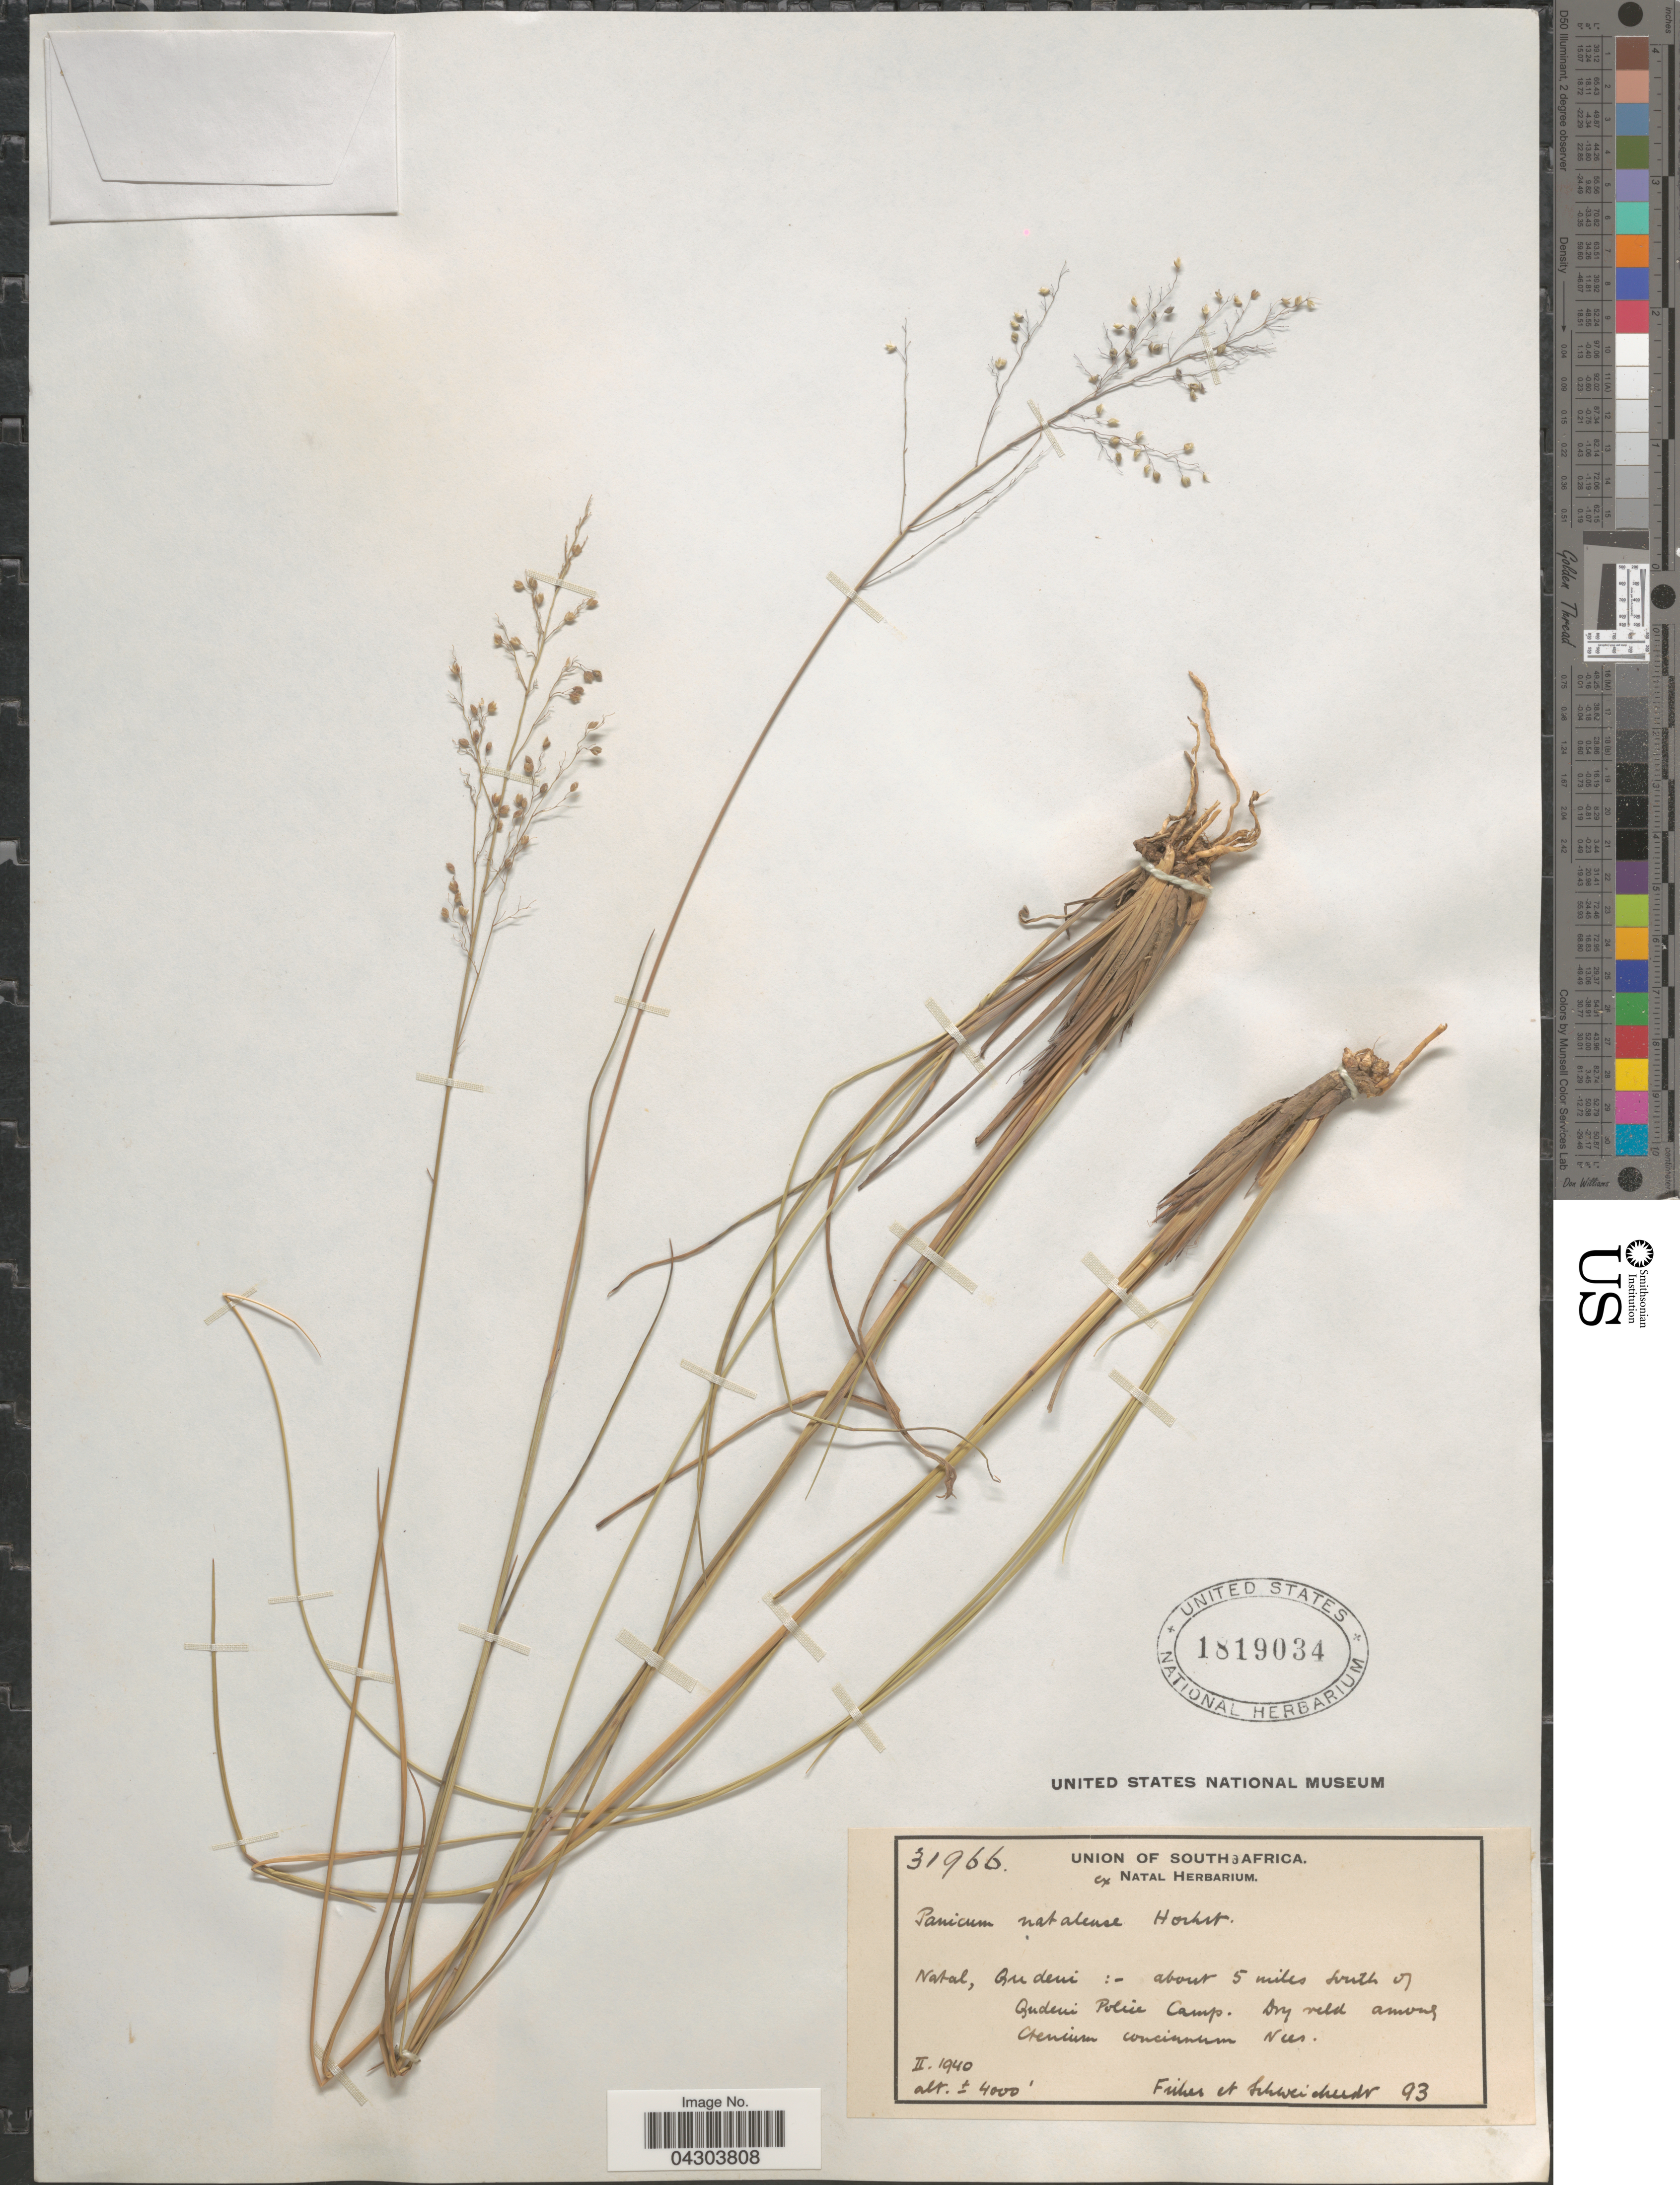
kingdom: Plantae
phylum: Tracheophyta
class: Liliopsida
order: Poales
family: Poaceae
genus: Panicum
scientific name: Panicum natalense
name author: Hochst.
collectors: -- Fisher & -. Schweickerdt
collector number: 93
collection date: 1940-02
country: South Africa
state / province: KwaZulu-Natal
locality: Natal, Qudeni:- about 5 miles South of Qudeni Police Camp.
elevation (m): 1219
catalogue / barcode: US 1819034